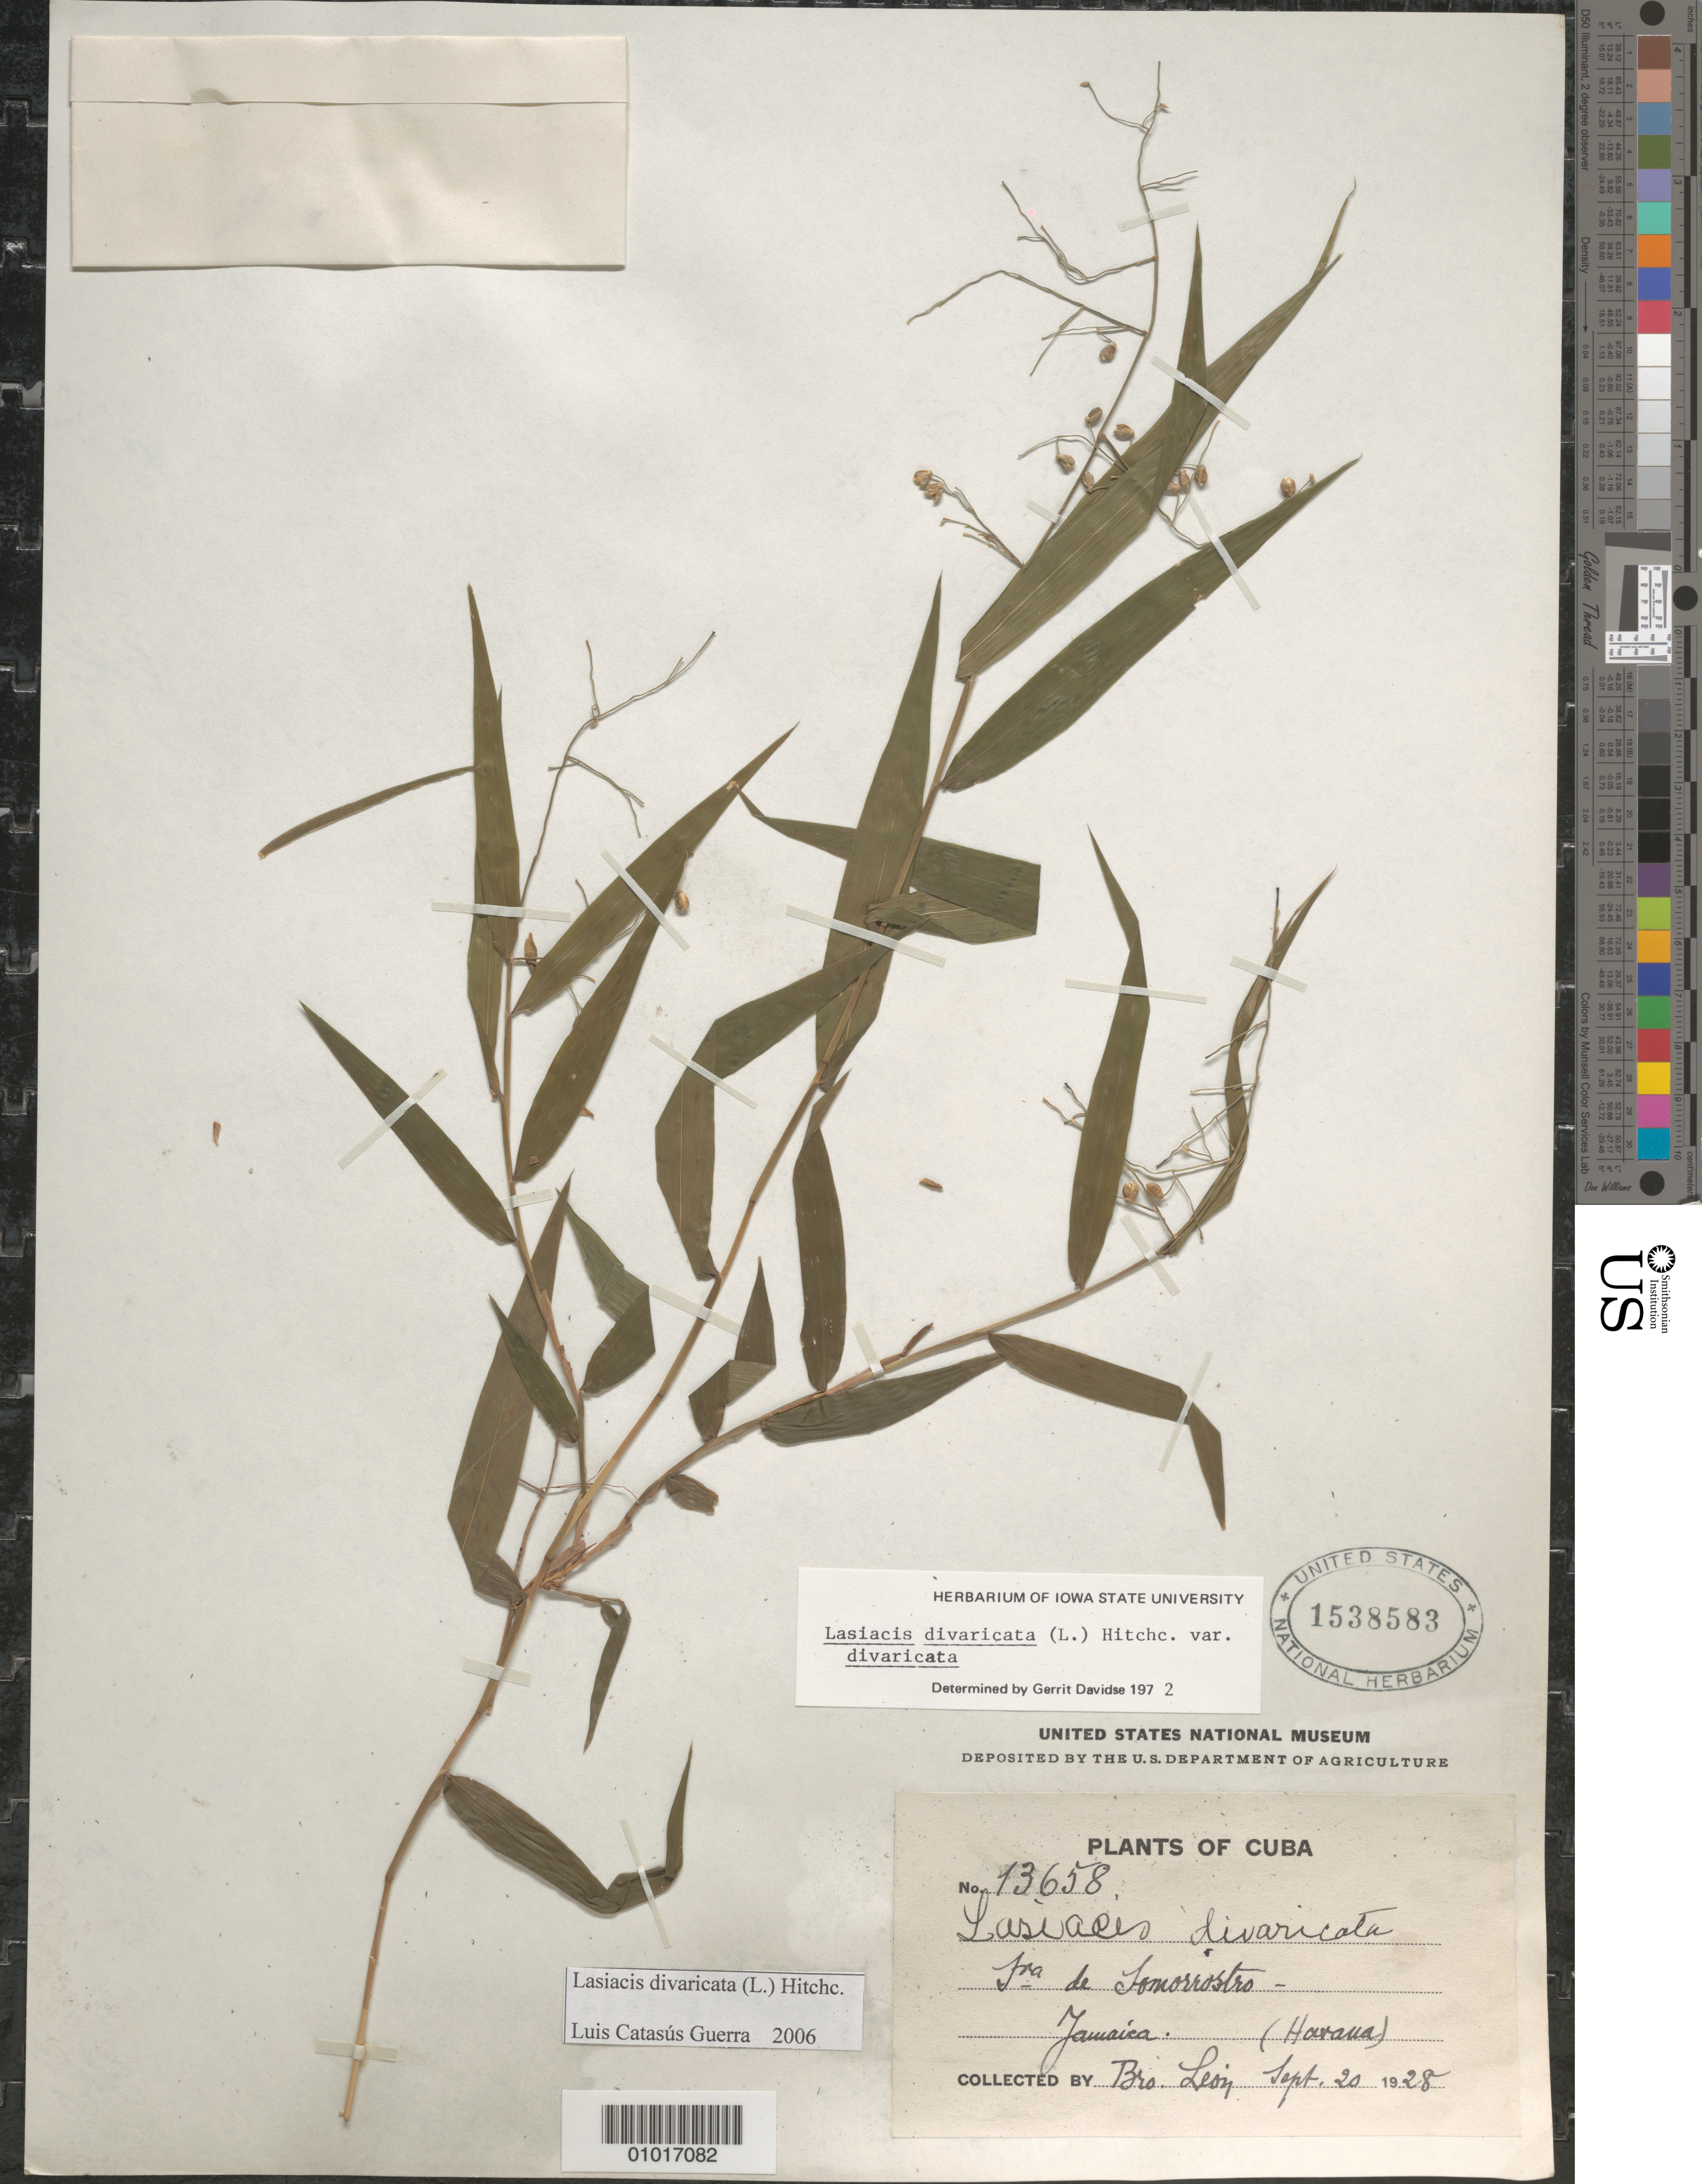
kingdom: Plantae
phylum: Tracheophyta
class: Liliopsida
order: Poales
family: Poaceae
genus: Lasiacis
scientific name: Lasiacis divaricata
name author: (L.) Hitchc.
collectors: Bro. León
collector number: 13658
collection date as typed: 20 Sep 1928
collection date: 1928-09-20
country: Cuba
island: Cuba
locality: Havana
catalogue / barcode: US 1538583